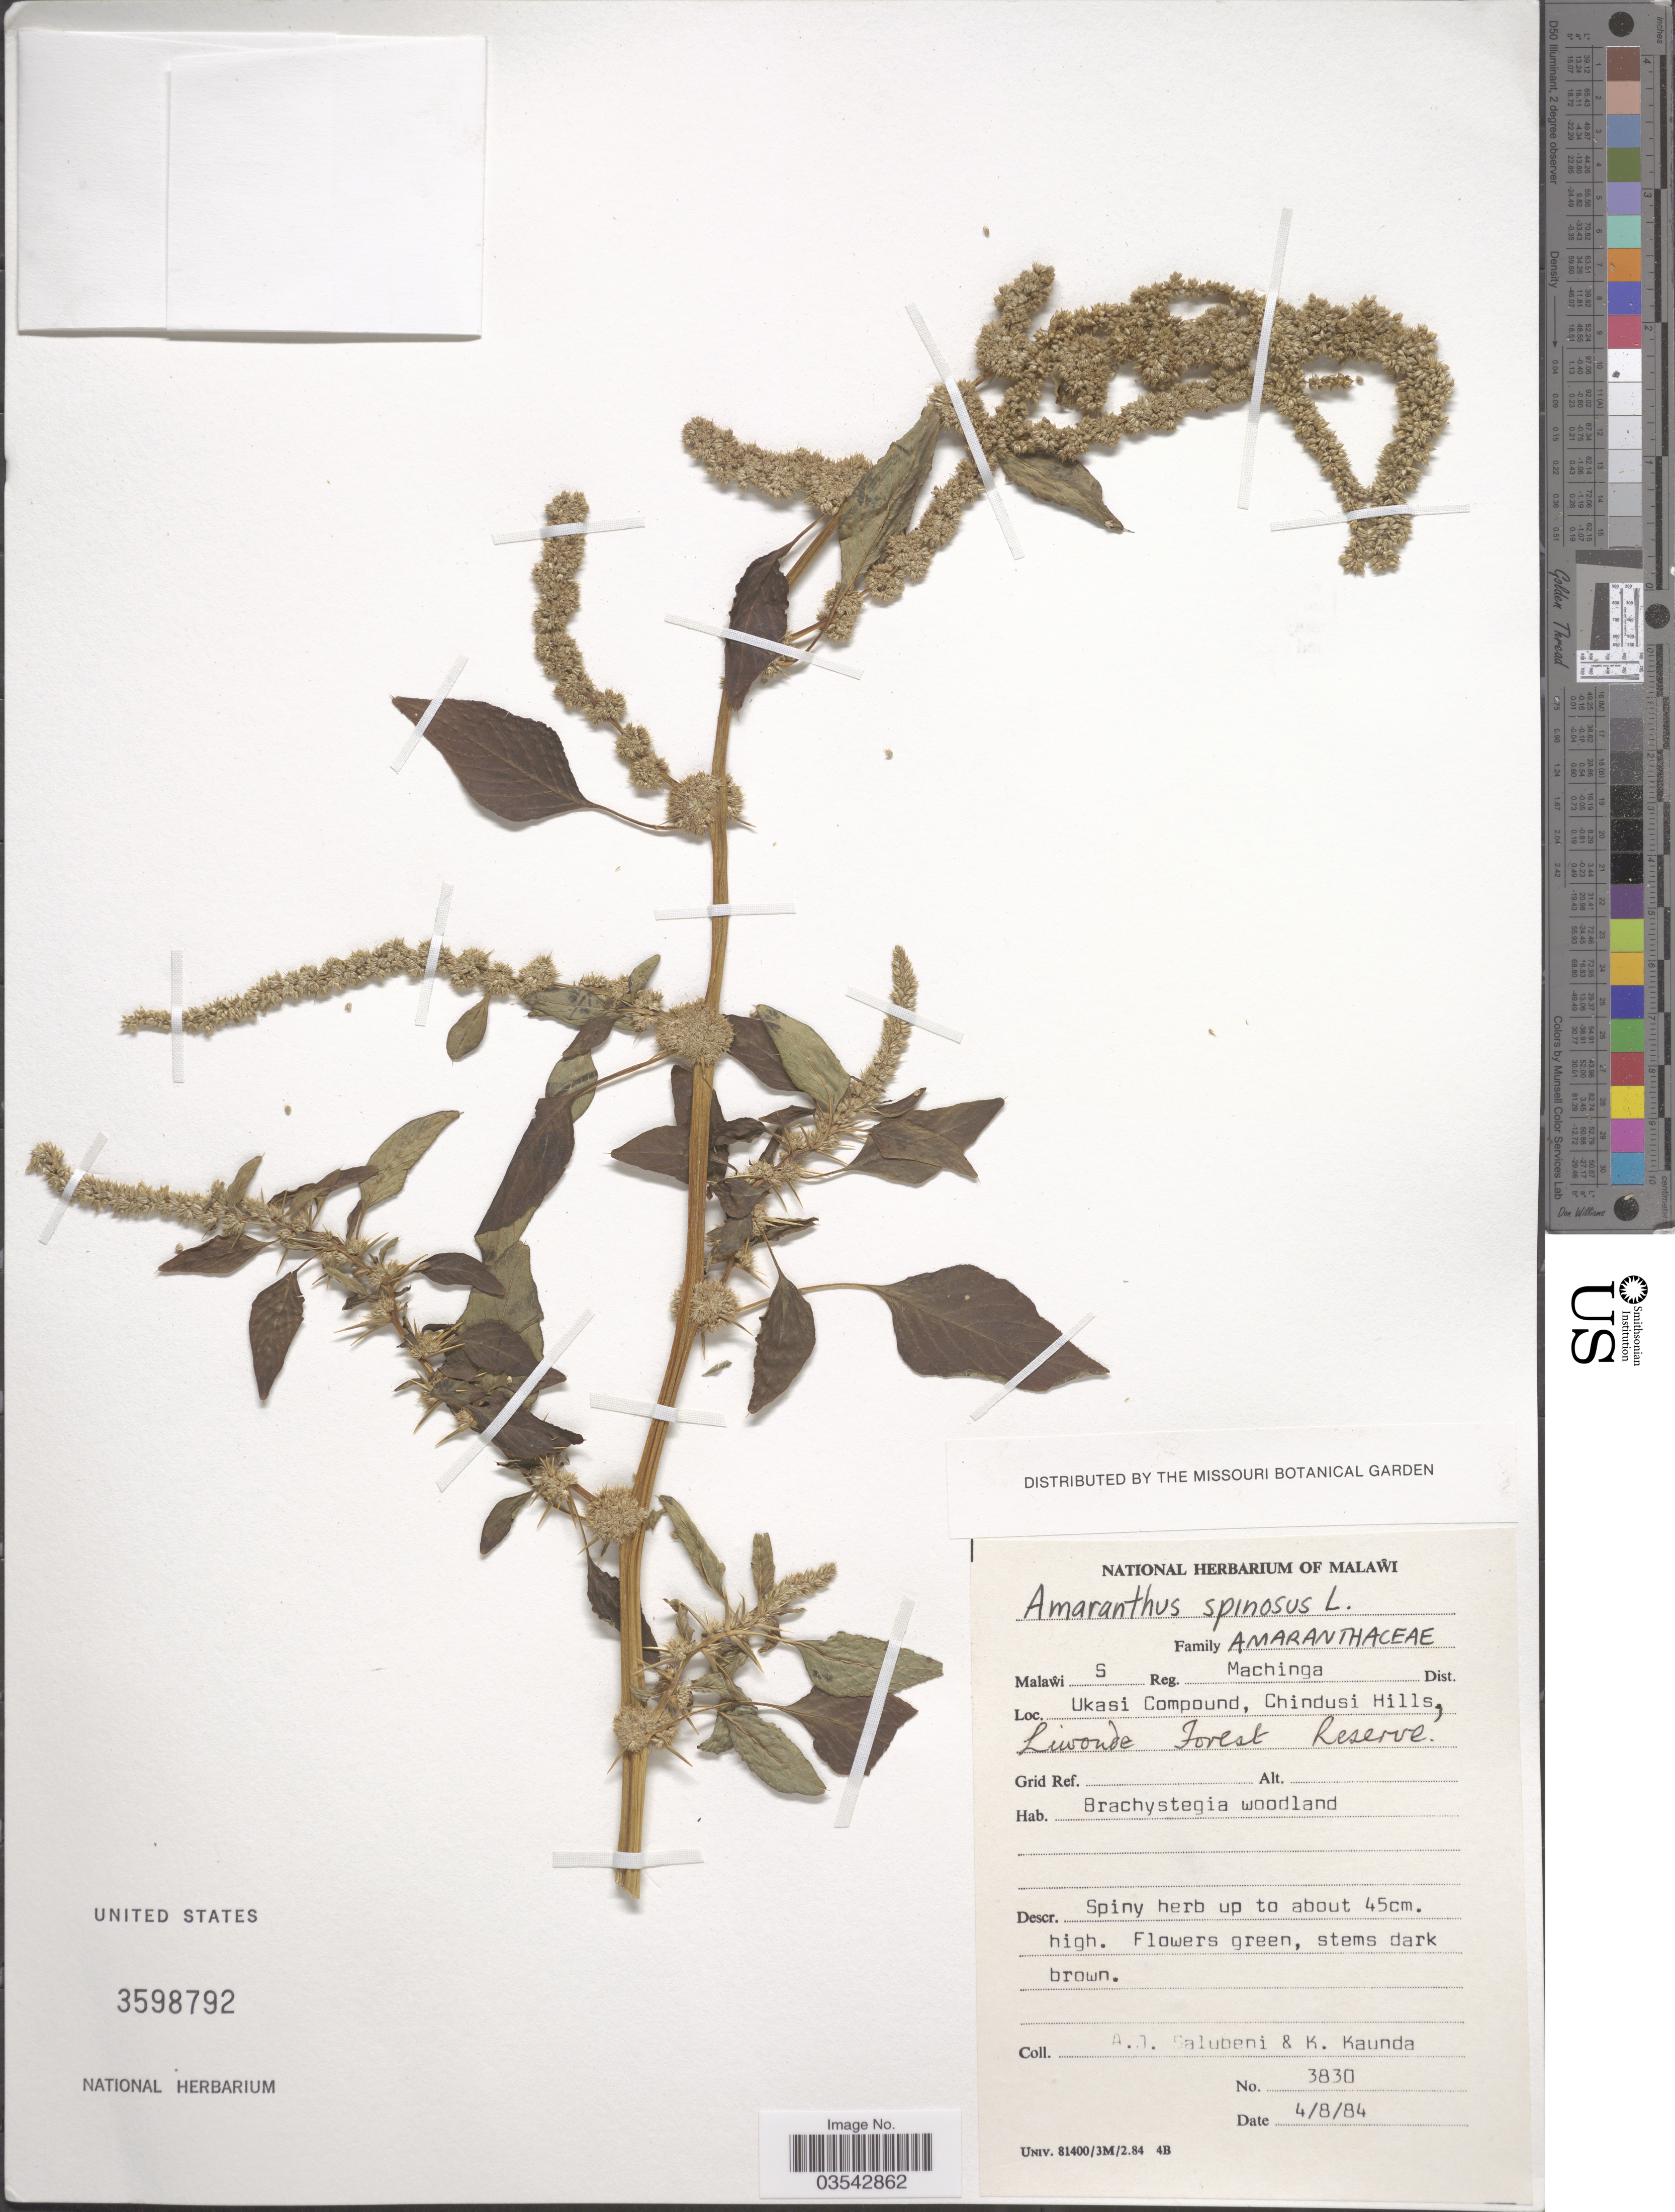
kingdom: Plantae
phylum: Tracheophyta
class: Magnoliopsida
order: Caryophyllales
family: Amaranthaceae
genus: Amaranthus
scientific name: Amaranthus spinosus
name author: L.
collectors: A. J. Salubeni & K. Kaunda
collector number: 3830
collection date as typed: Transcribed d/m/y: 4/8/84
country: Malawi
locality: Malaŵi S Reg. Machinga Dist. Ukasi Compound, Chindusi Hills, Liwonde Forest Reserve.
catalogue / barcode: US 3598792